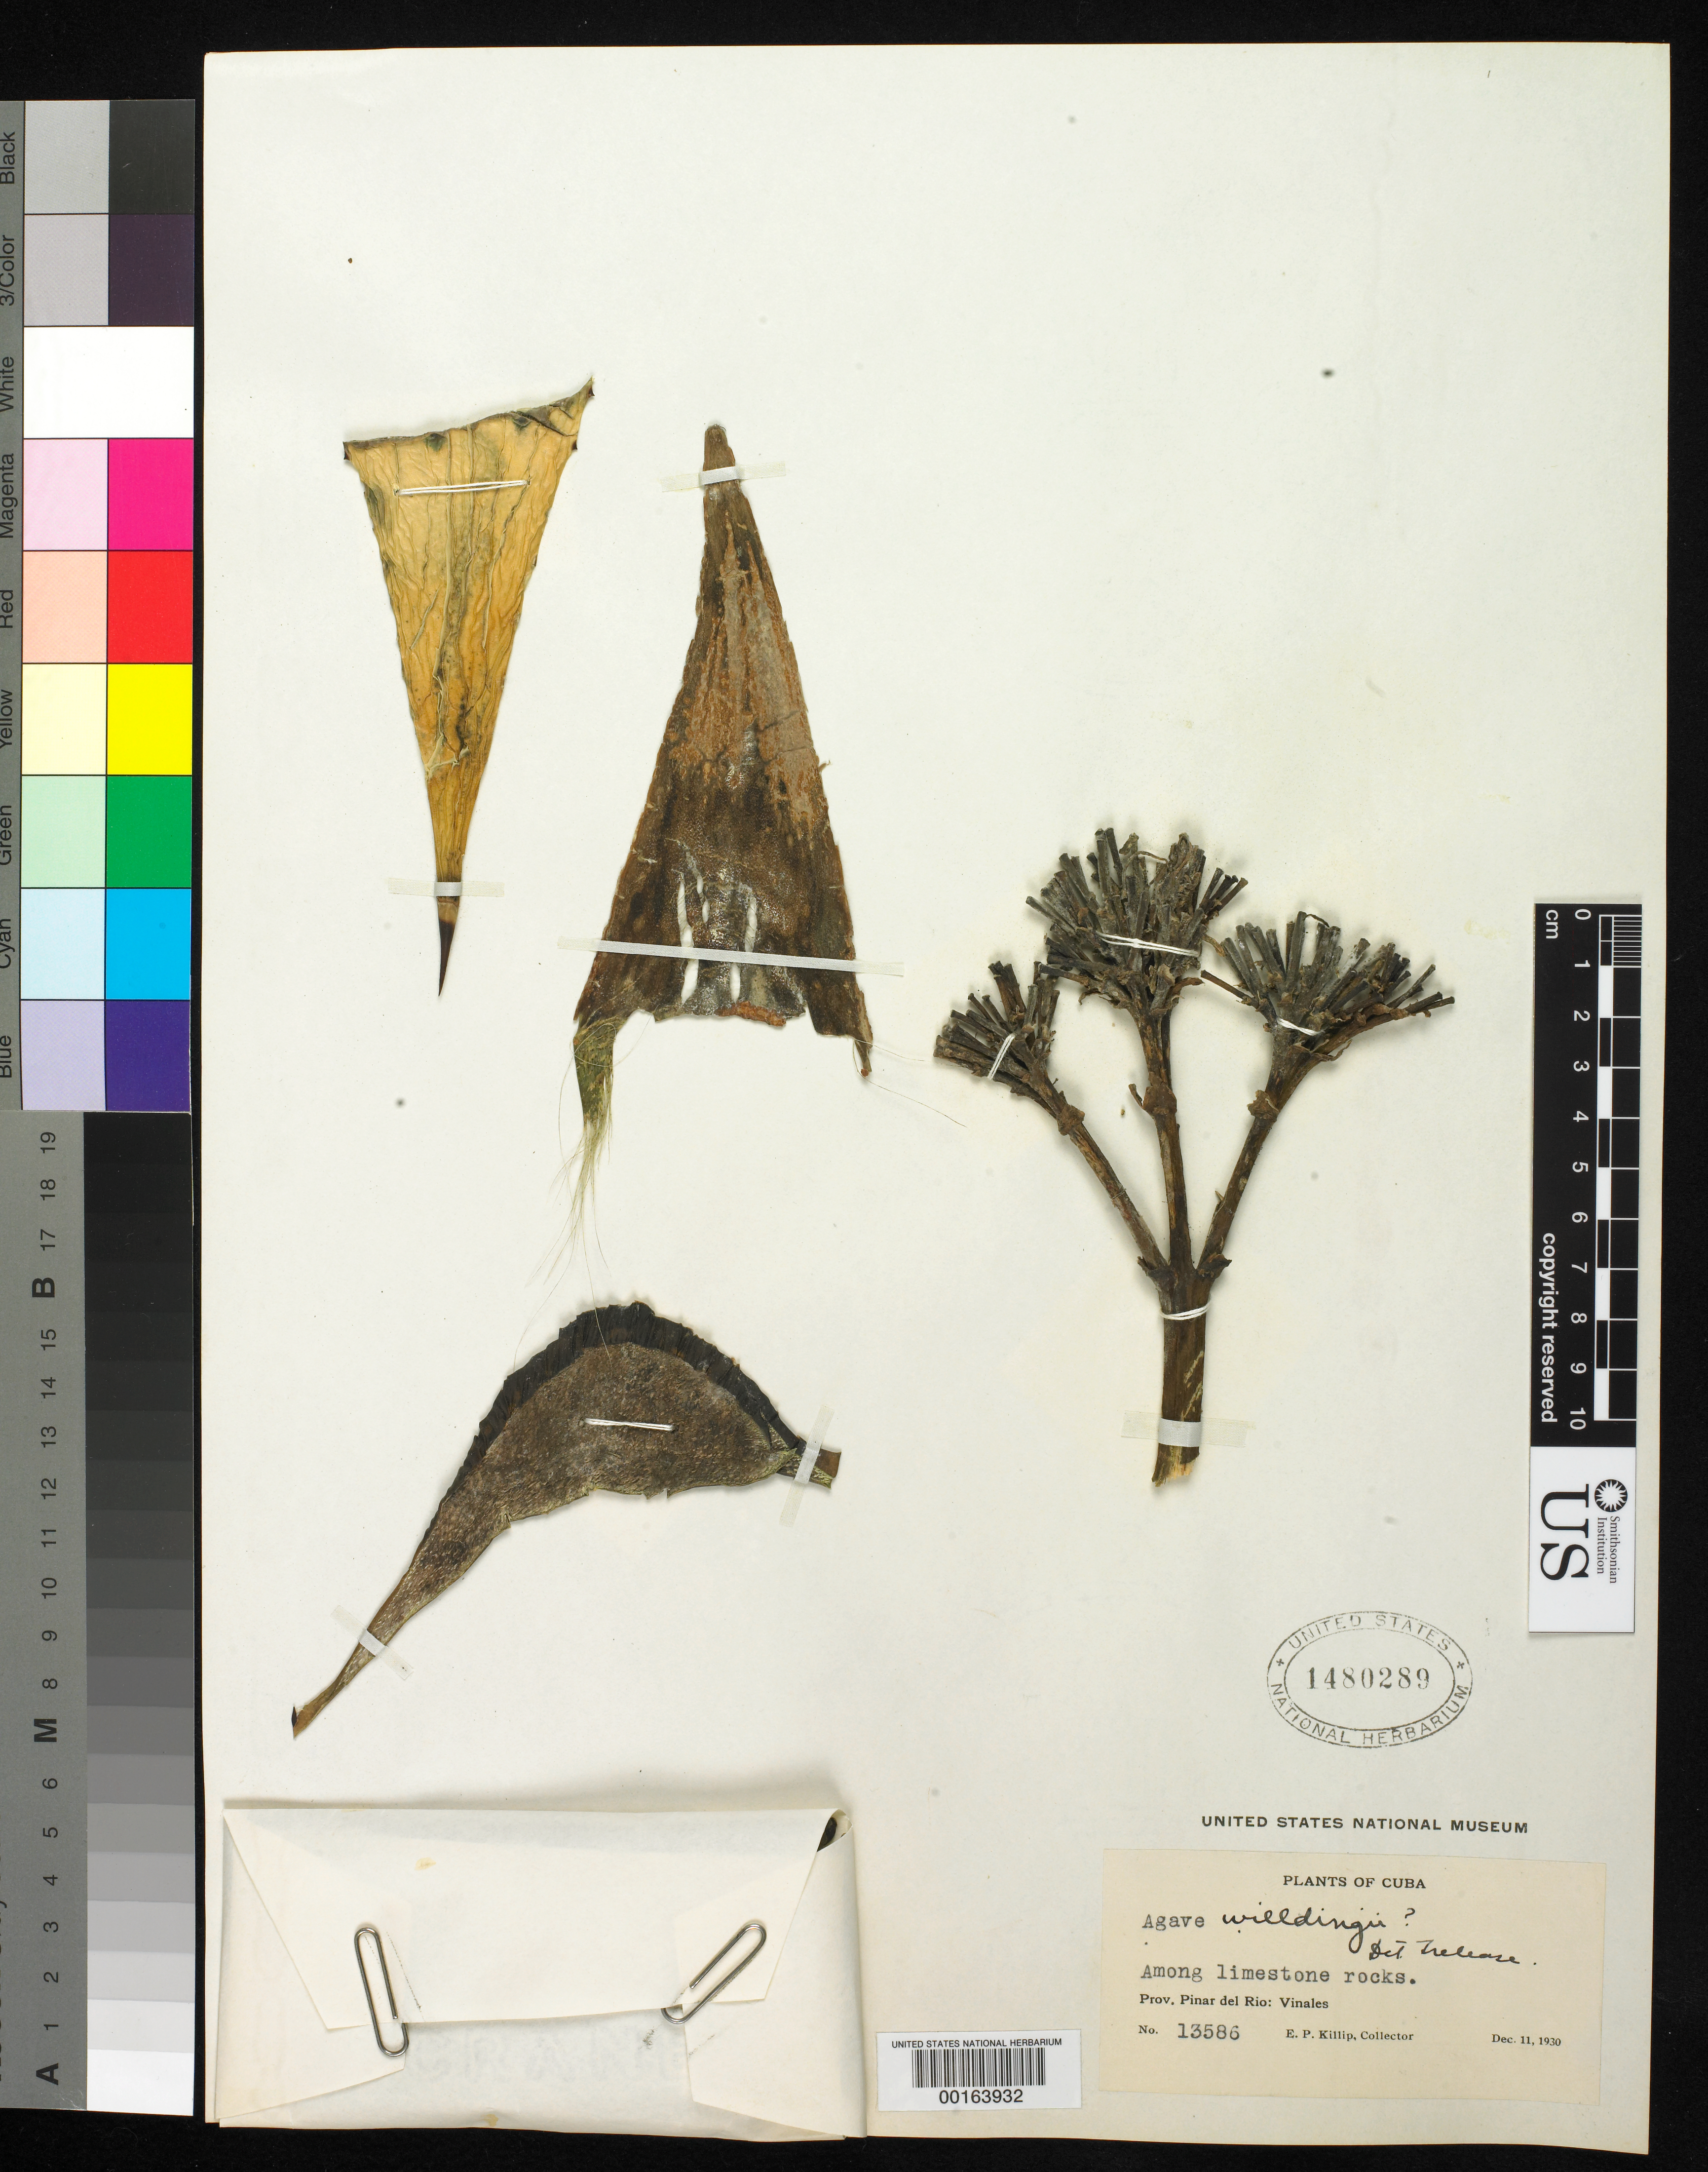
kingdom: Plantae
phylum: Tracheophyta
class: Liliopsida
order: Asparagales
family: Asparagaceae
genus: Agave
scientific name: Agave willdingii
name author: Tod.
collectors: E. P. Killip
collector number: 13586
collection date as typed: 11 Dec 1930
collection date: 1930-12-11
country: Cuba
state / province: Pinar del Río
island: Greater Antilles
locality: Vinales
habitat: Among limestone rocks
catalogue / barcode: US 1480289